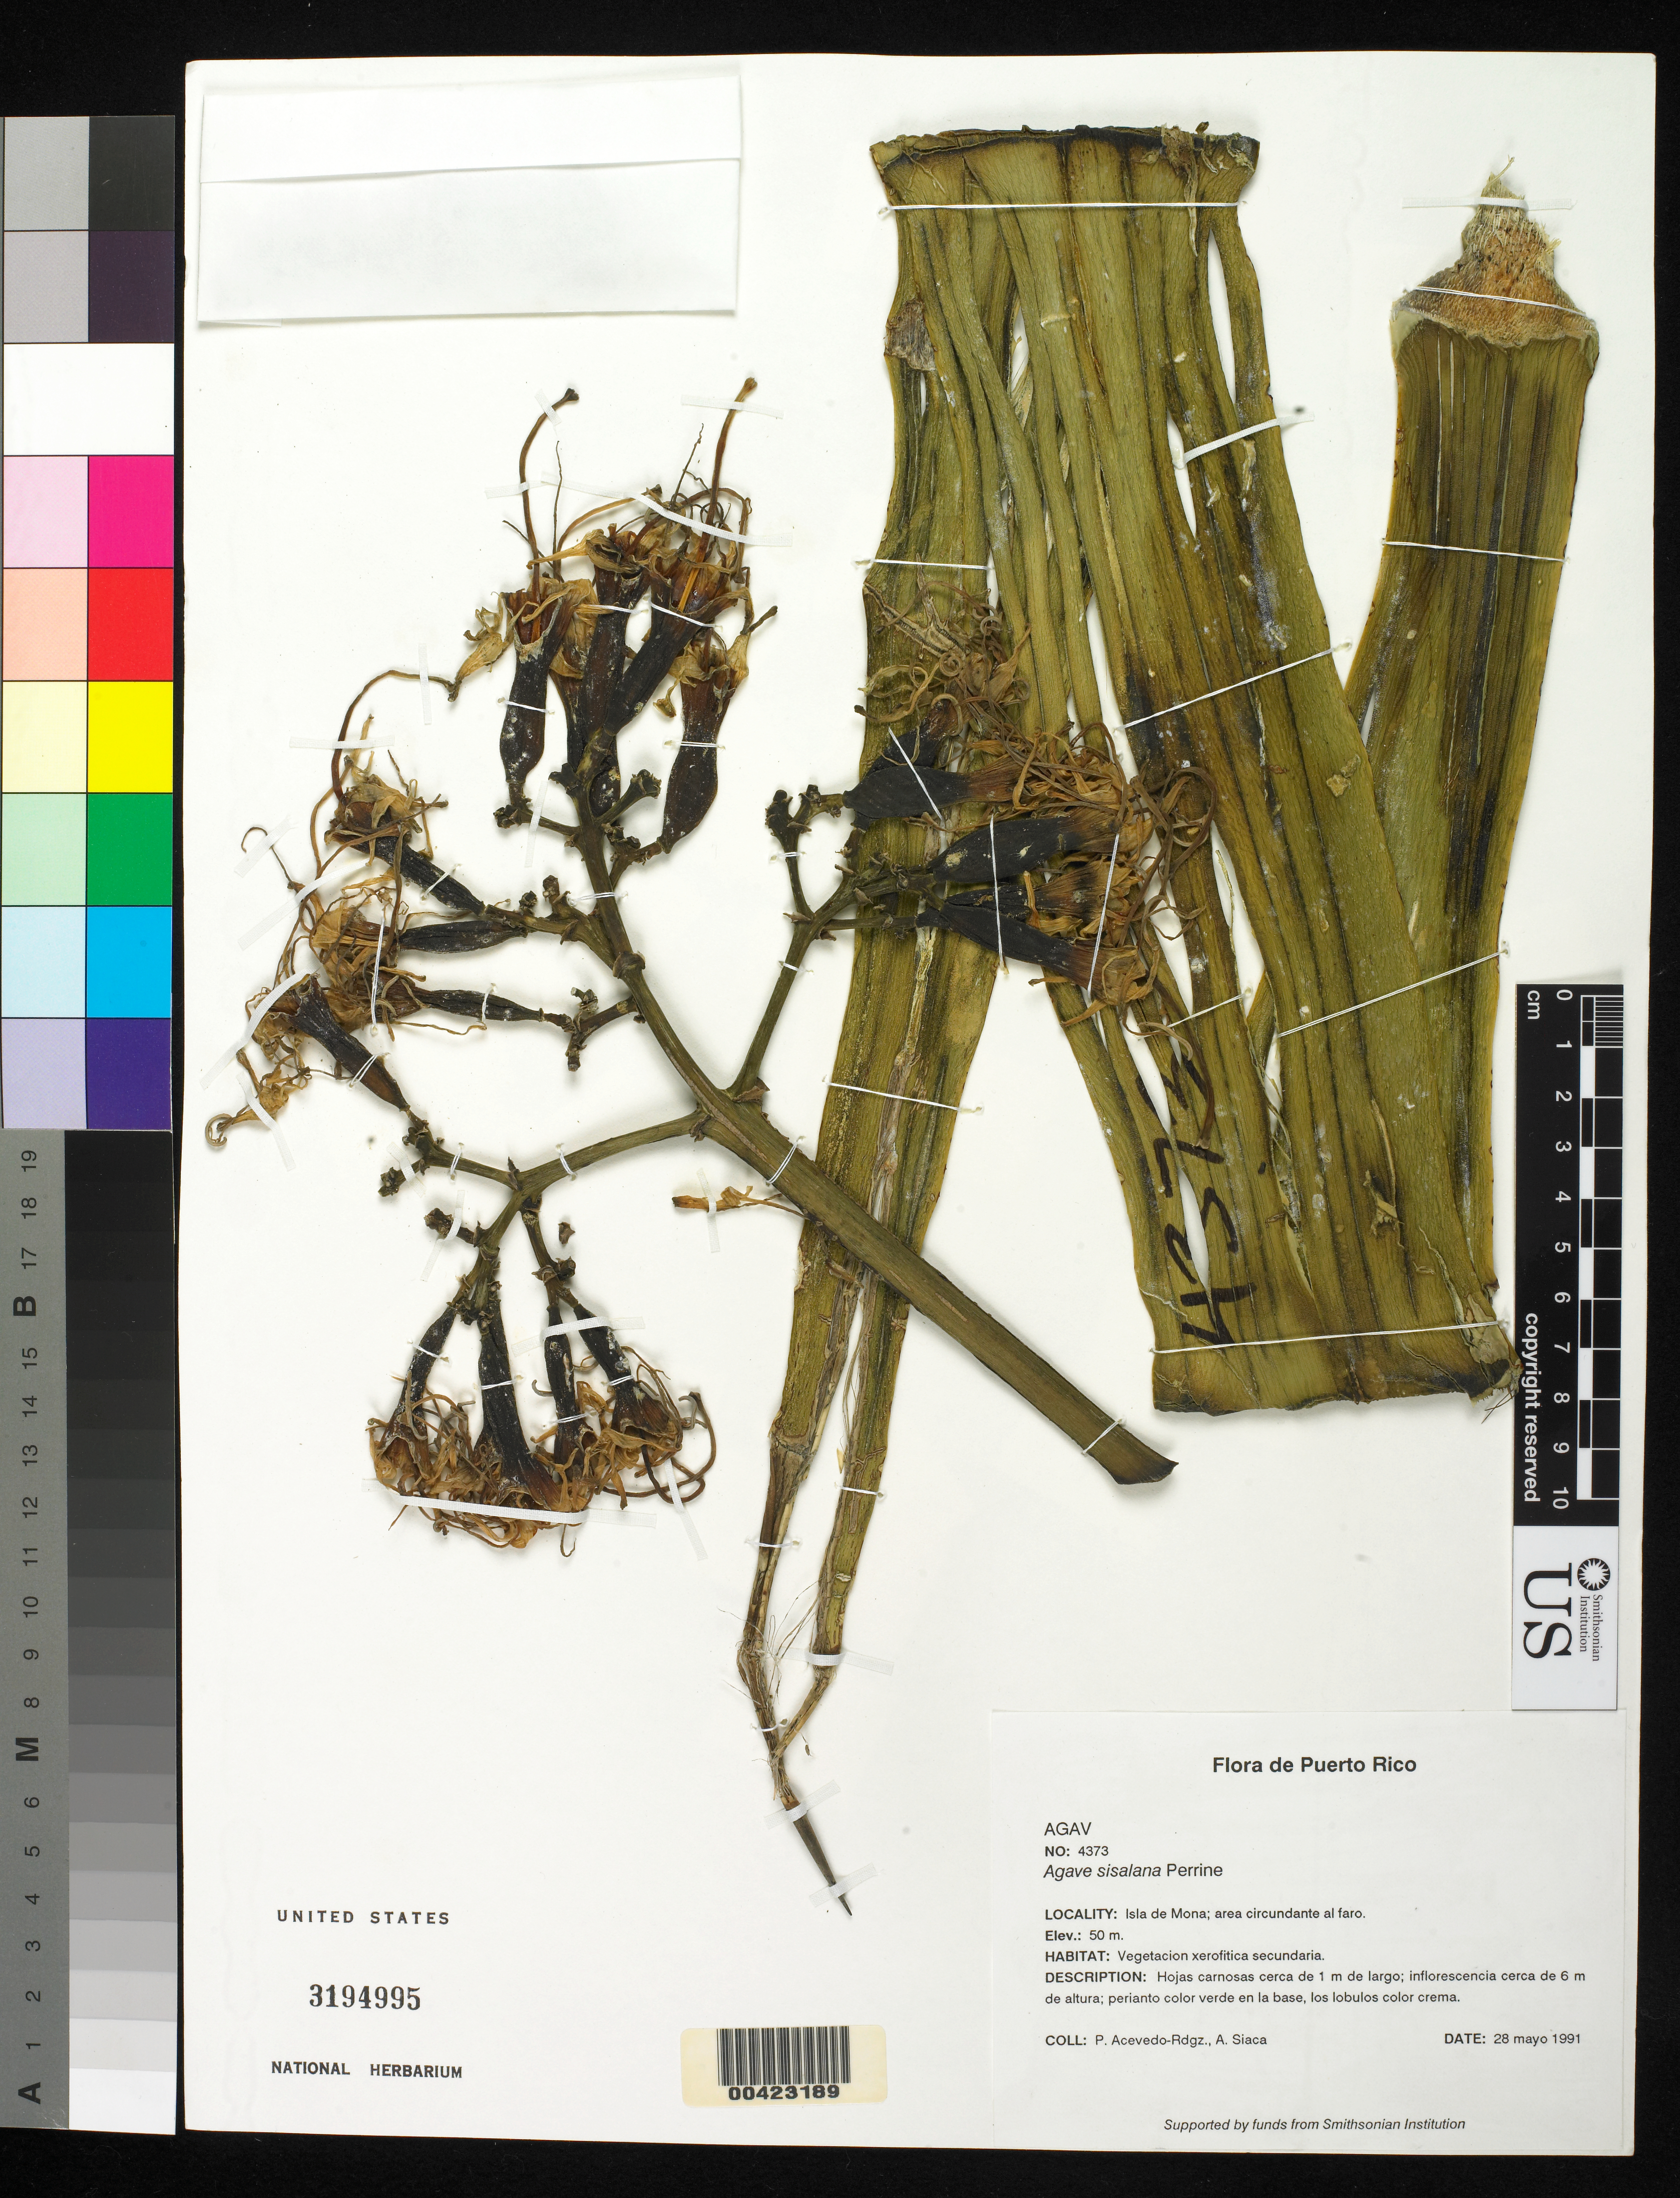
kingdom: Plantae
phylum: Tracheophyta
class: Liliopsida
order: Asparagales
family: Asparagaceae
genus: Agave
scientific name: Agave sisalana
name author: Perrine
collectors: P. Acevedo-Rodr. & A. Siaca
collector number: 4373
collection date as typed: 28 May 1991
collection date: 1991-05-28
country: Puerto Rico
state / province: Mayaguëz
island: Mona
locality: Isla de mona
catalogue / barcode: US 3194995